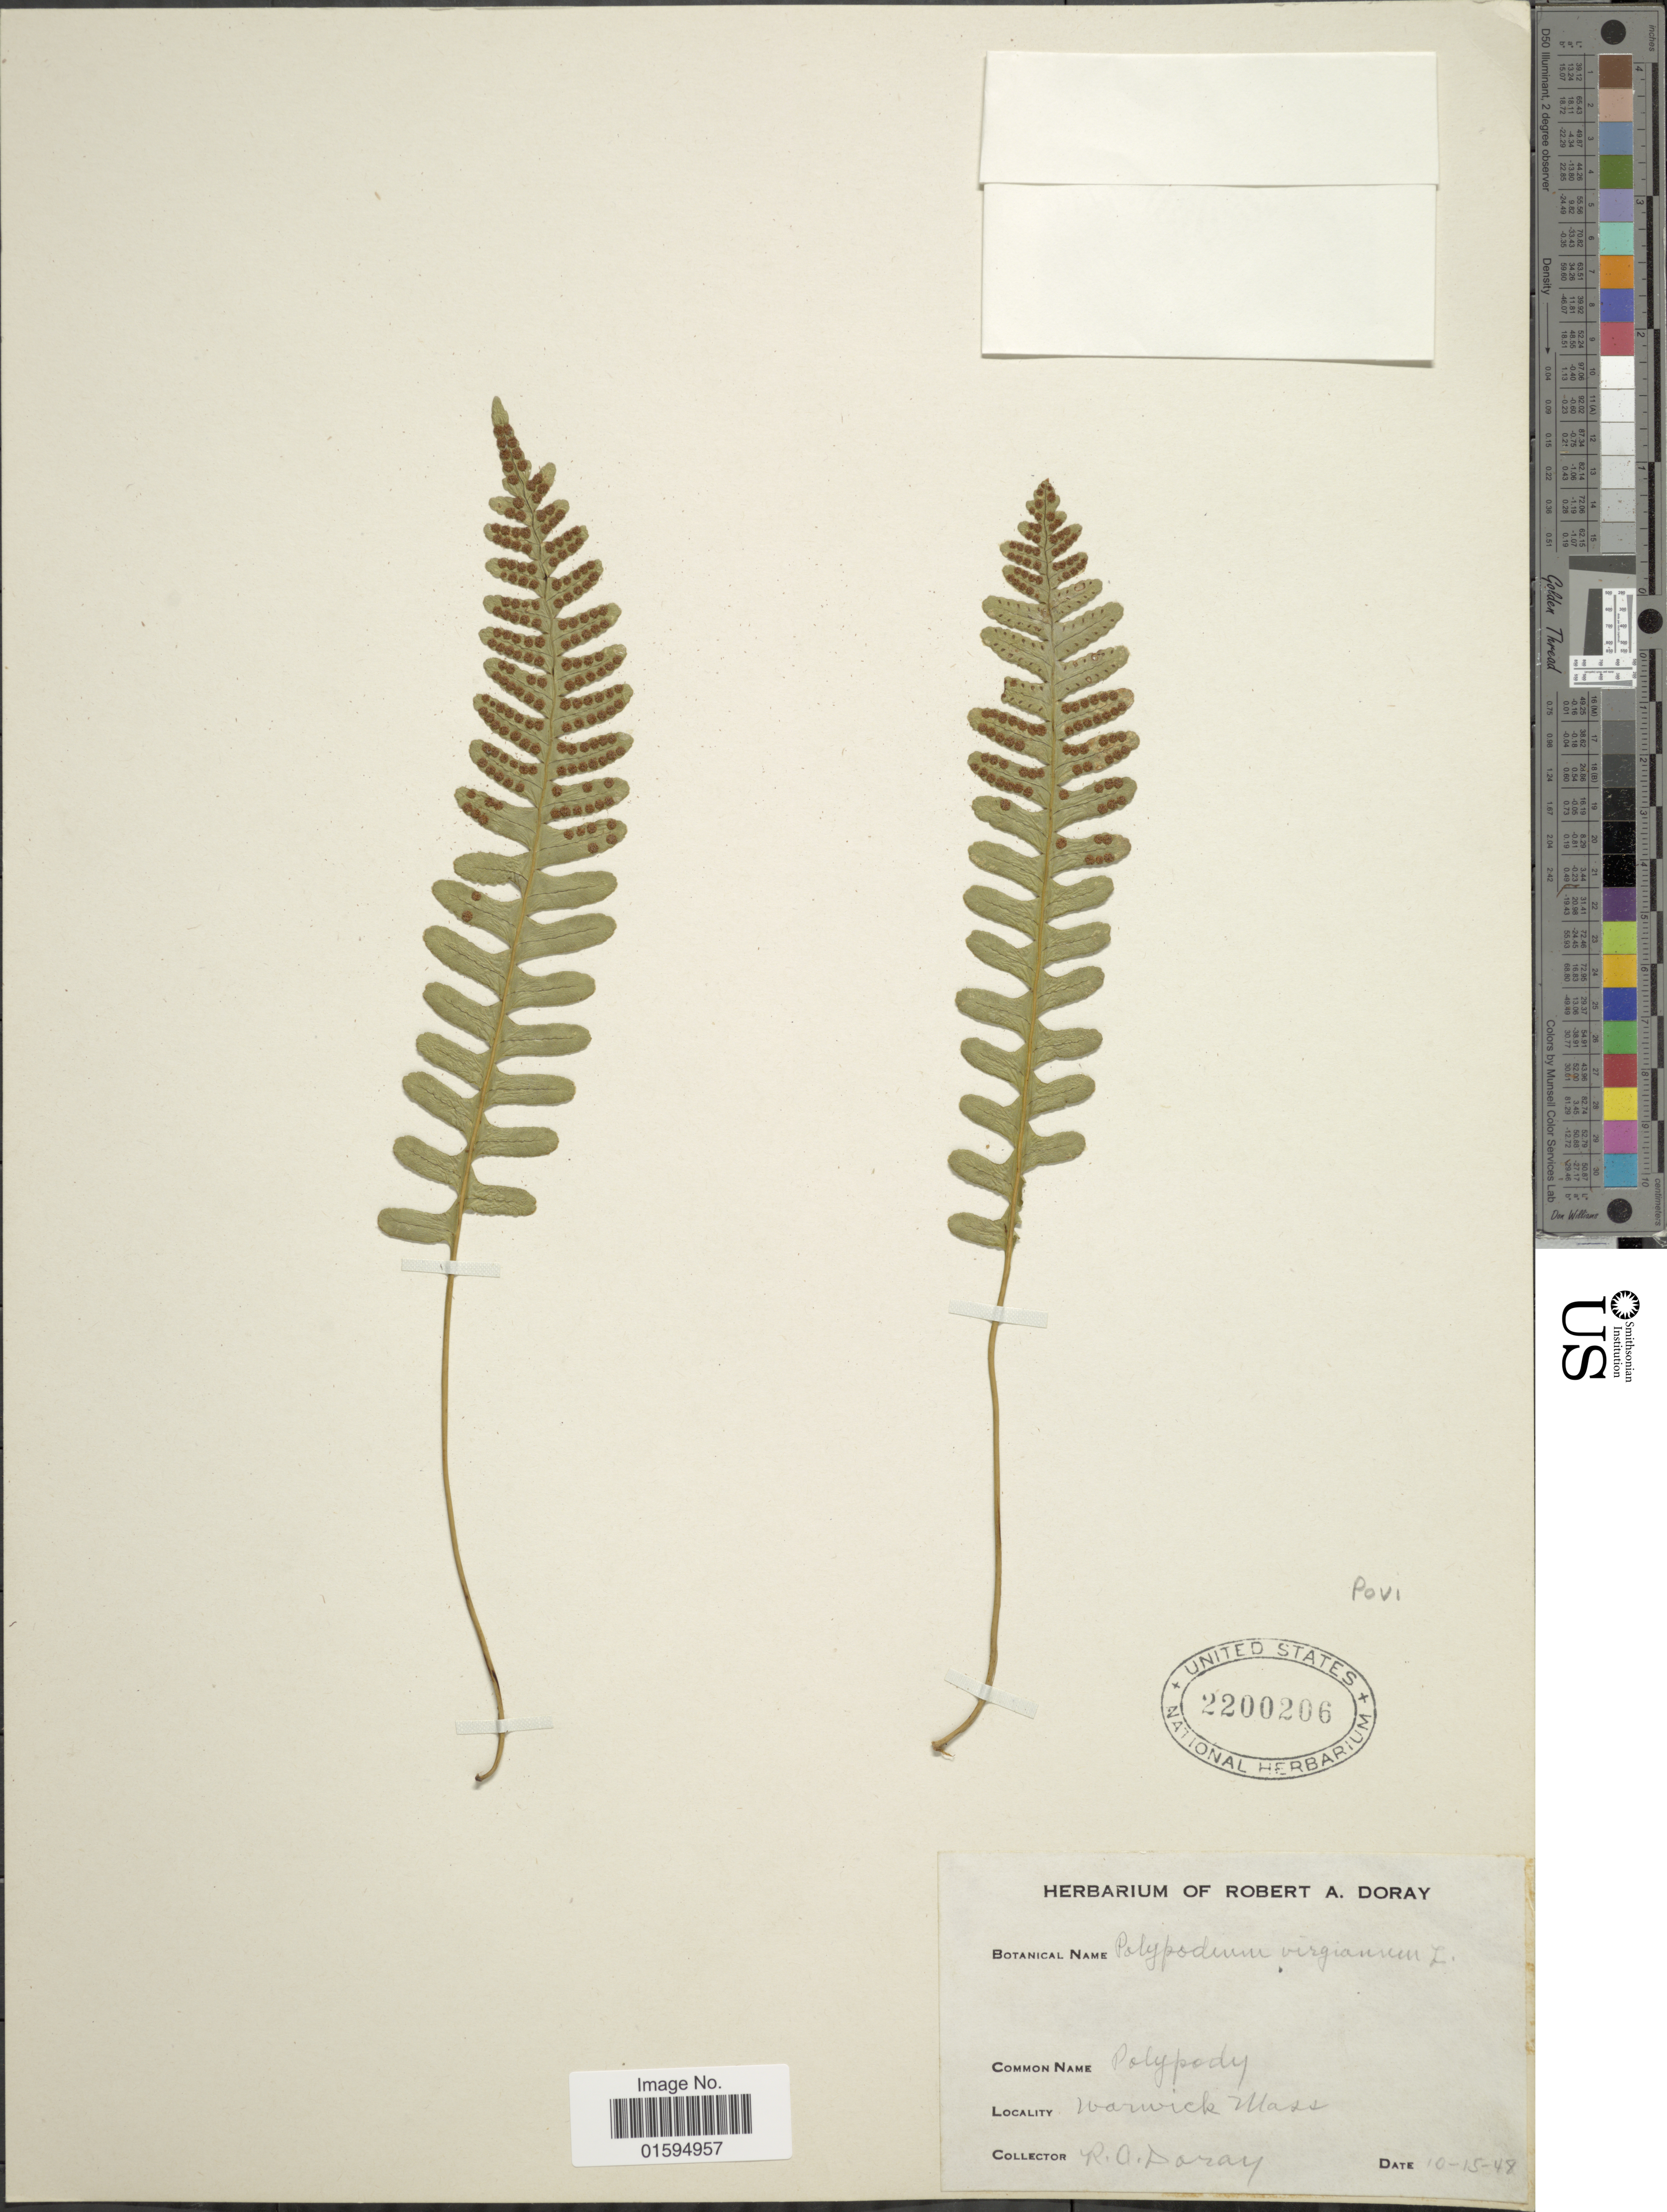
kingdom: Plantae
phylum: Tracheophyta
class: Polypodiopsida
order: Polypodiales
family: Polypodiaceae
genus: Polypodium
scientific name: Polypodium virginianum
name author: L.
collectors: R. Doray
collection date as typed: Transcribed d/m/y: 15/10/48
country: United States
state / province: Massachusetts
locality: Warwick.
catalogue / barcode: US 2200206